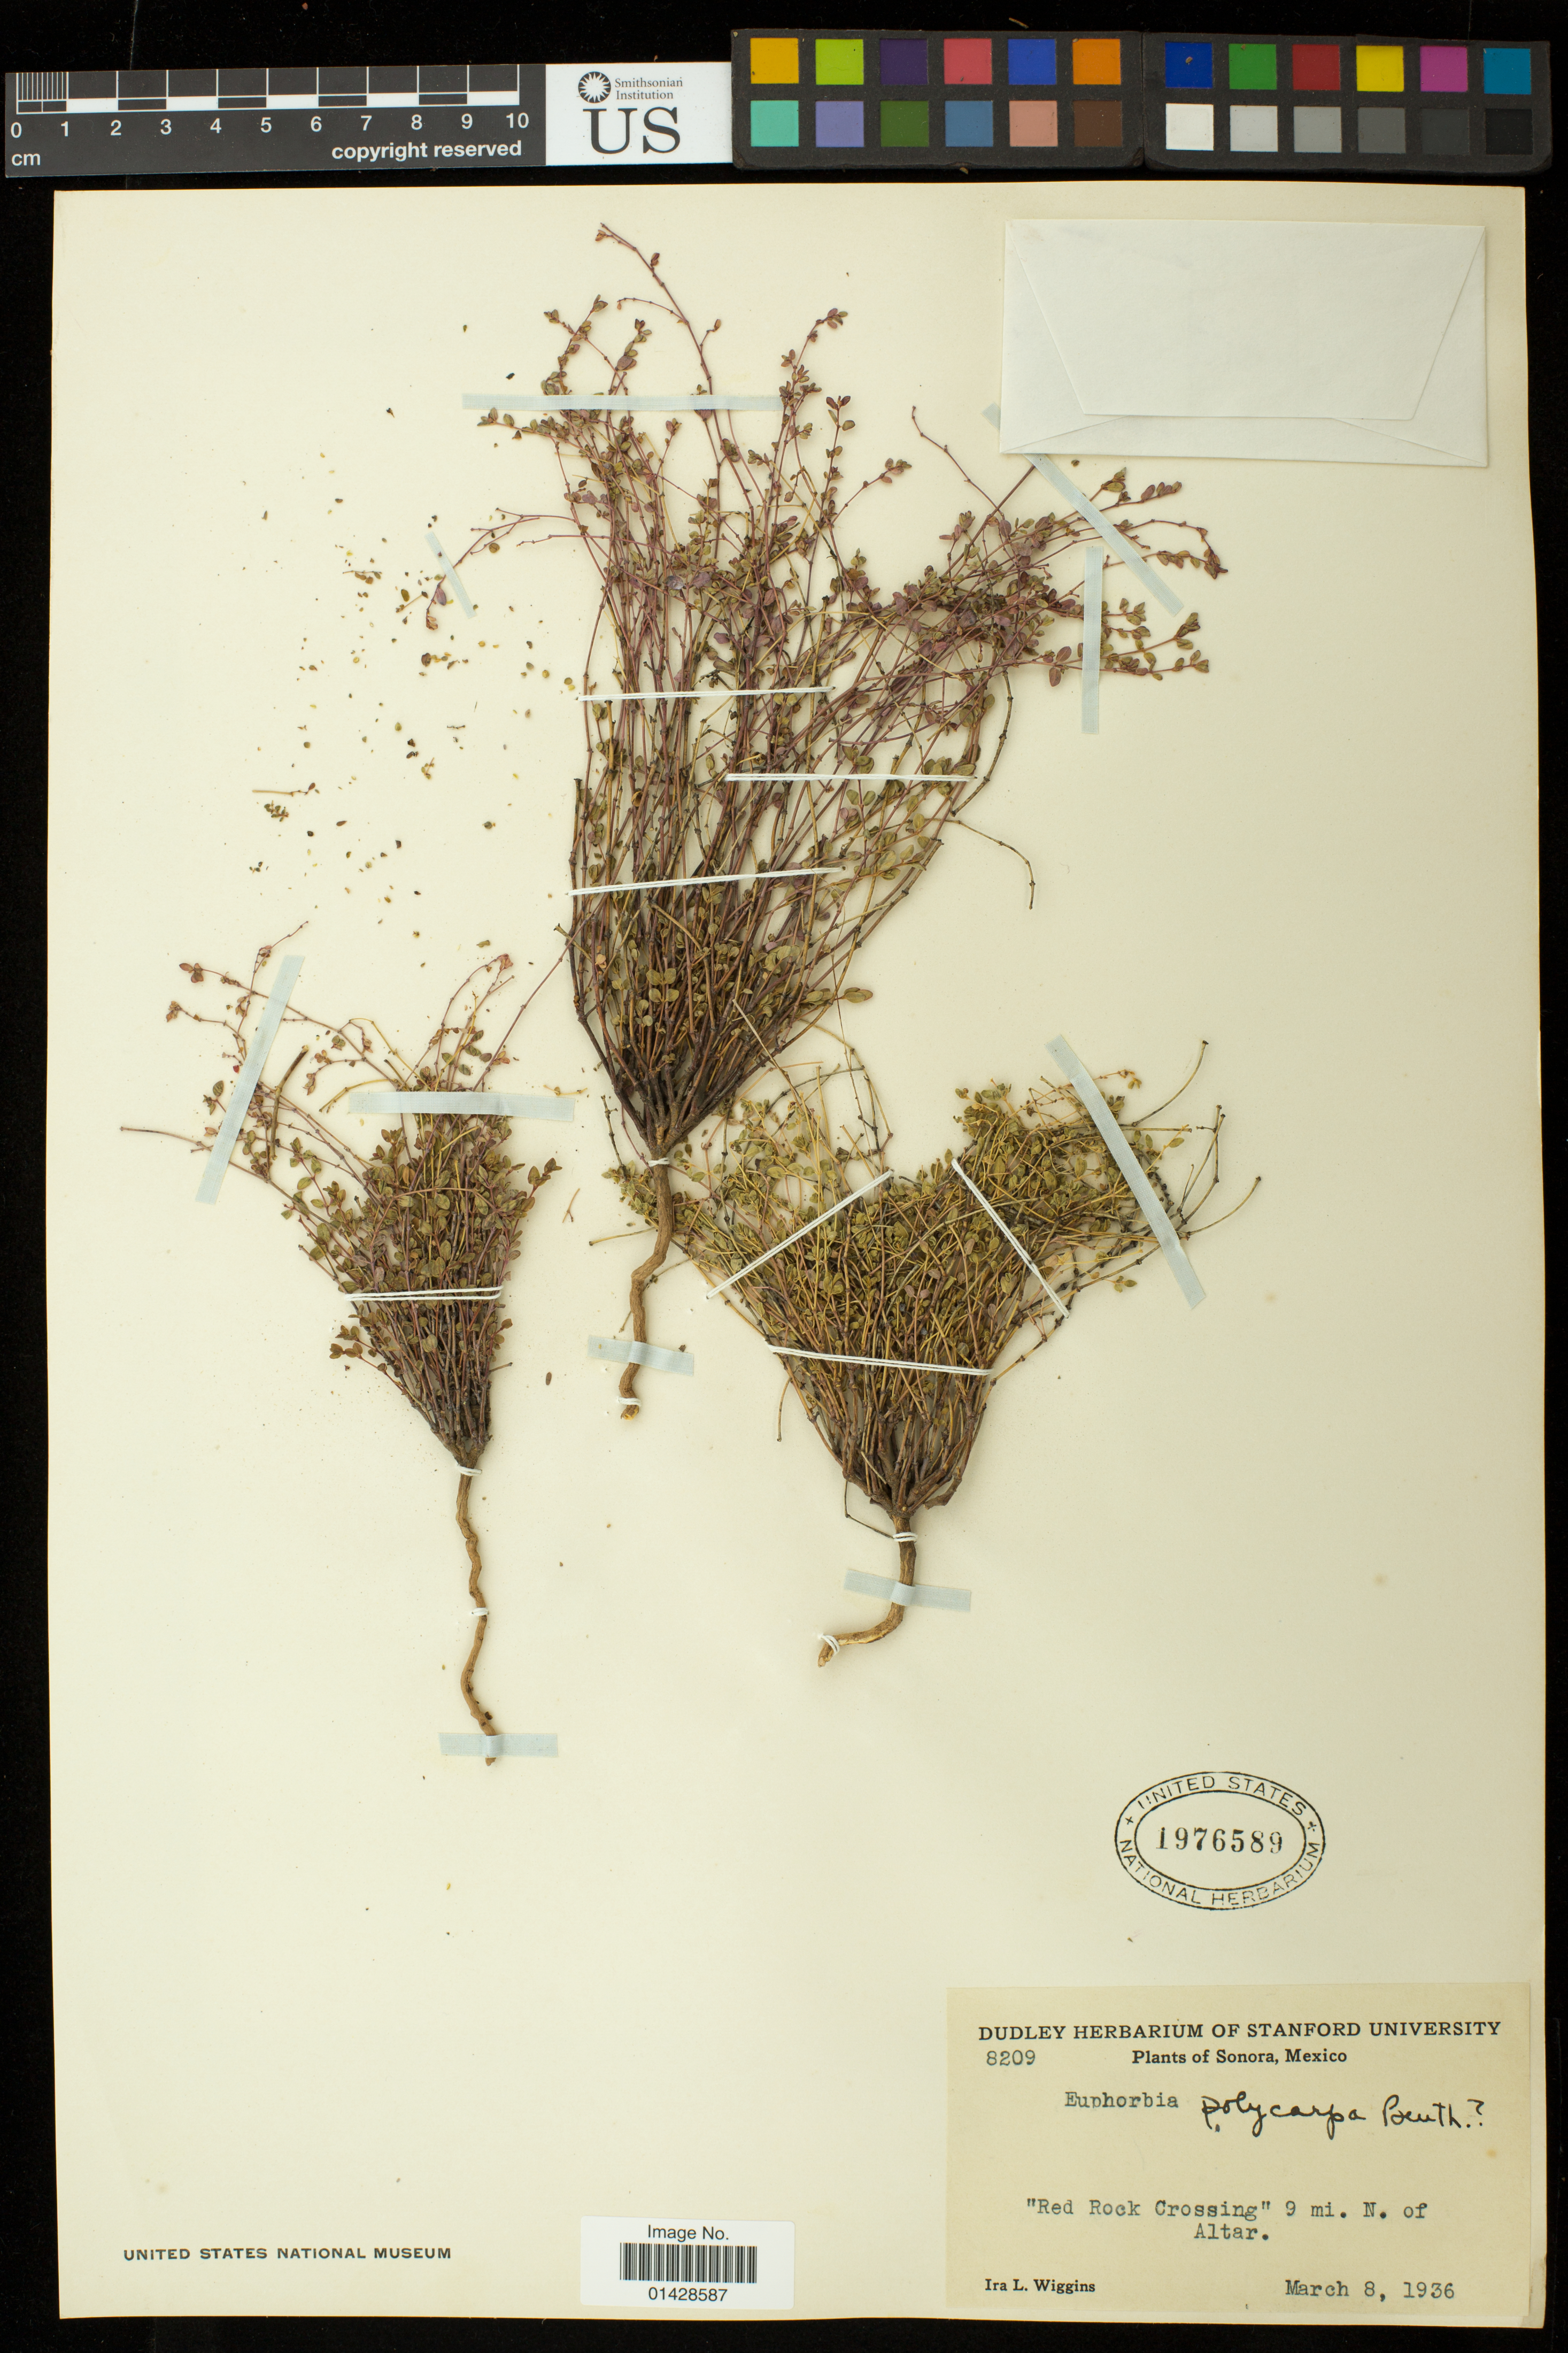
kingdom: Plantae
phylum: Tracheophyta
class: Magnoliopsida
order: Malpighiales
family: Euphorbiaceae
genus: Euphorbia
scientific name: Euphorbia polycarpa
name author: Benth.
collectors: I. L. Wiggins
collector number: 8209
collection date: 1936-03-08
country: Mexico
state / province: Sonora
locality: "Red Rock Crossing" 9 mi. N. of Altar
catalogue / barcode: US 1976589